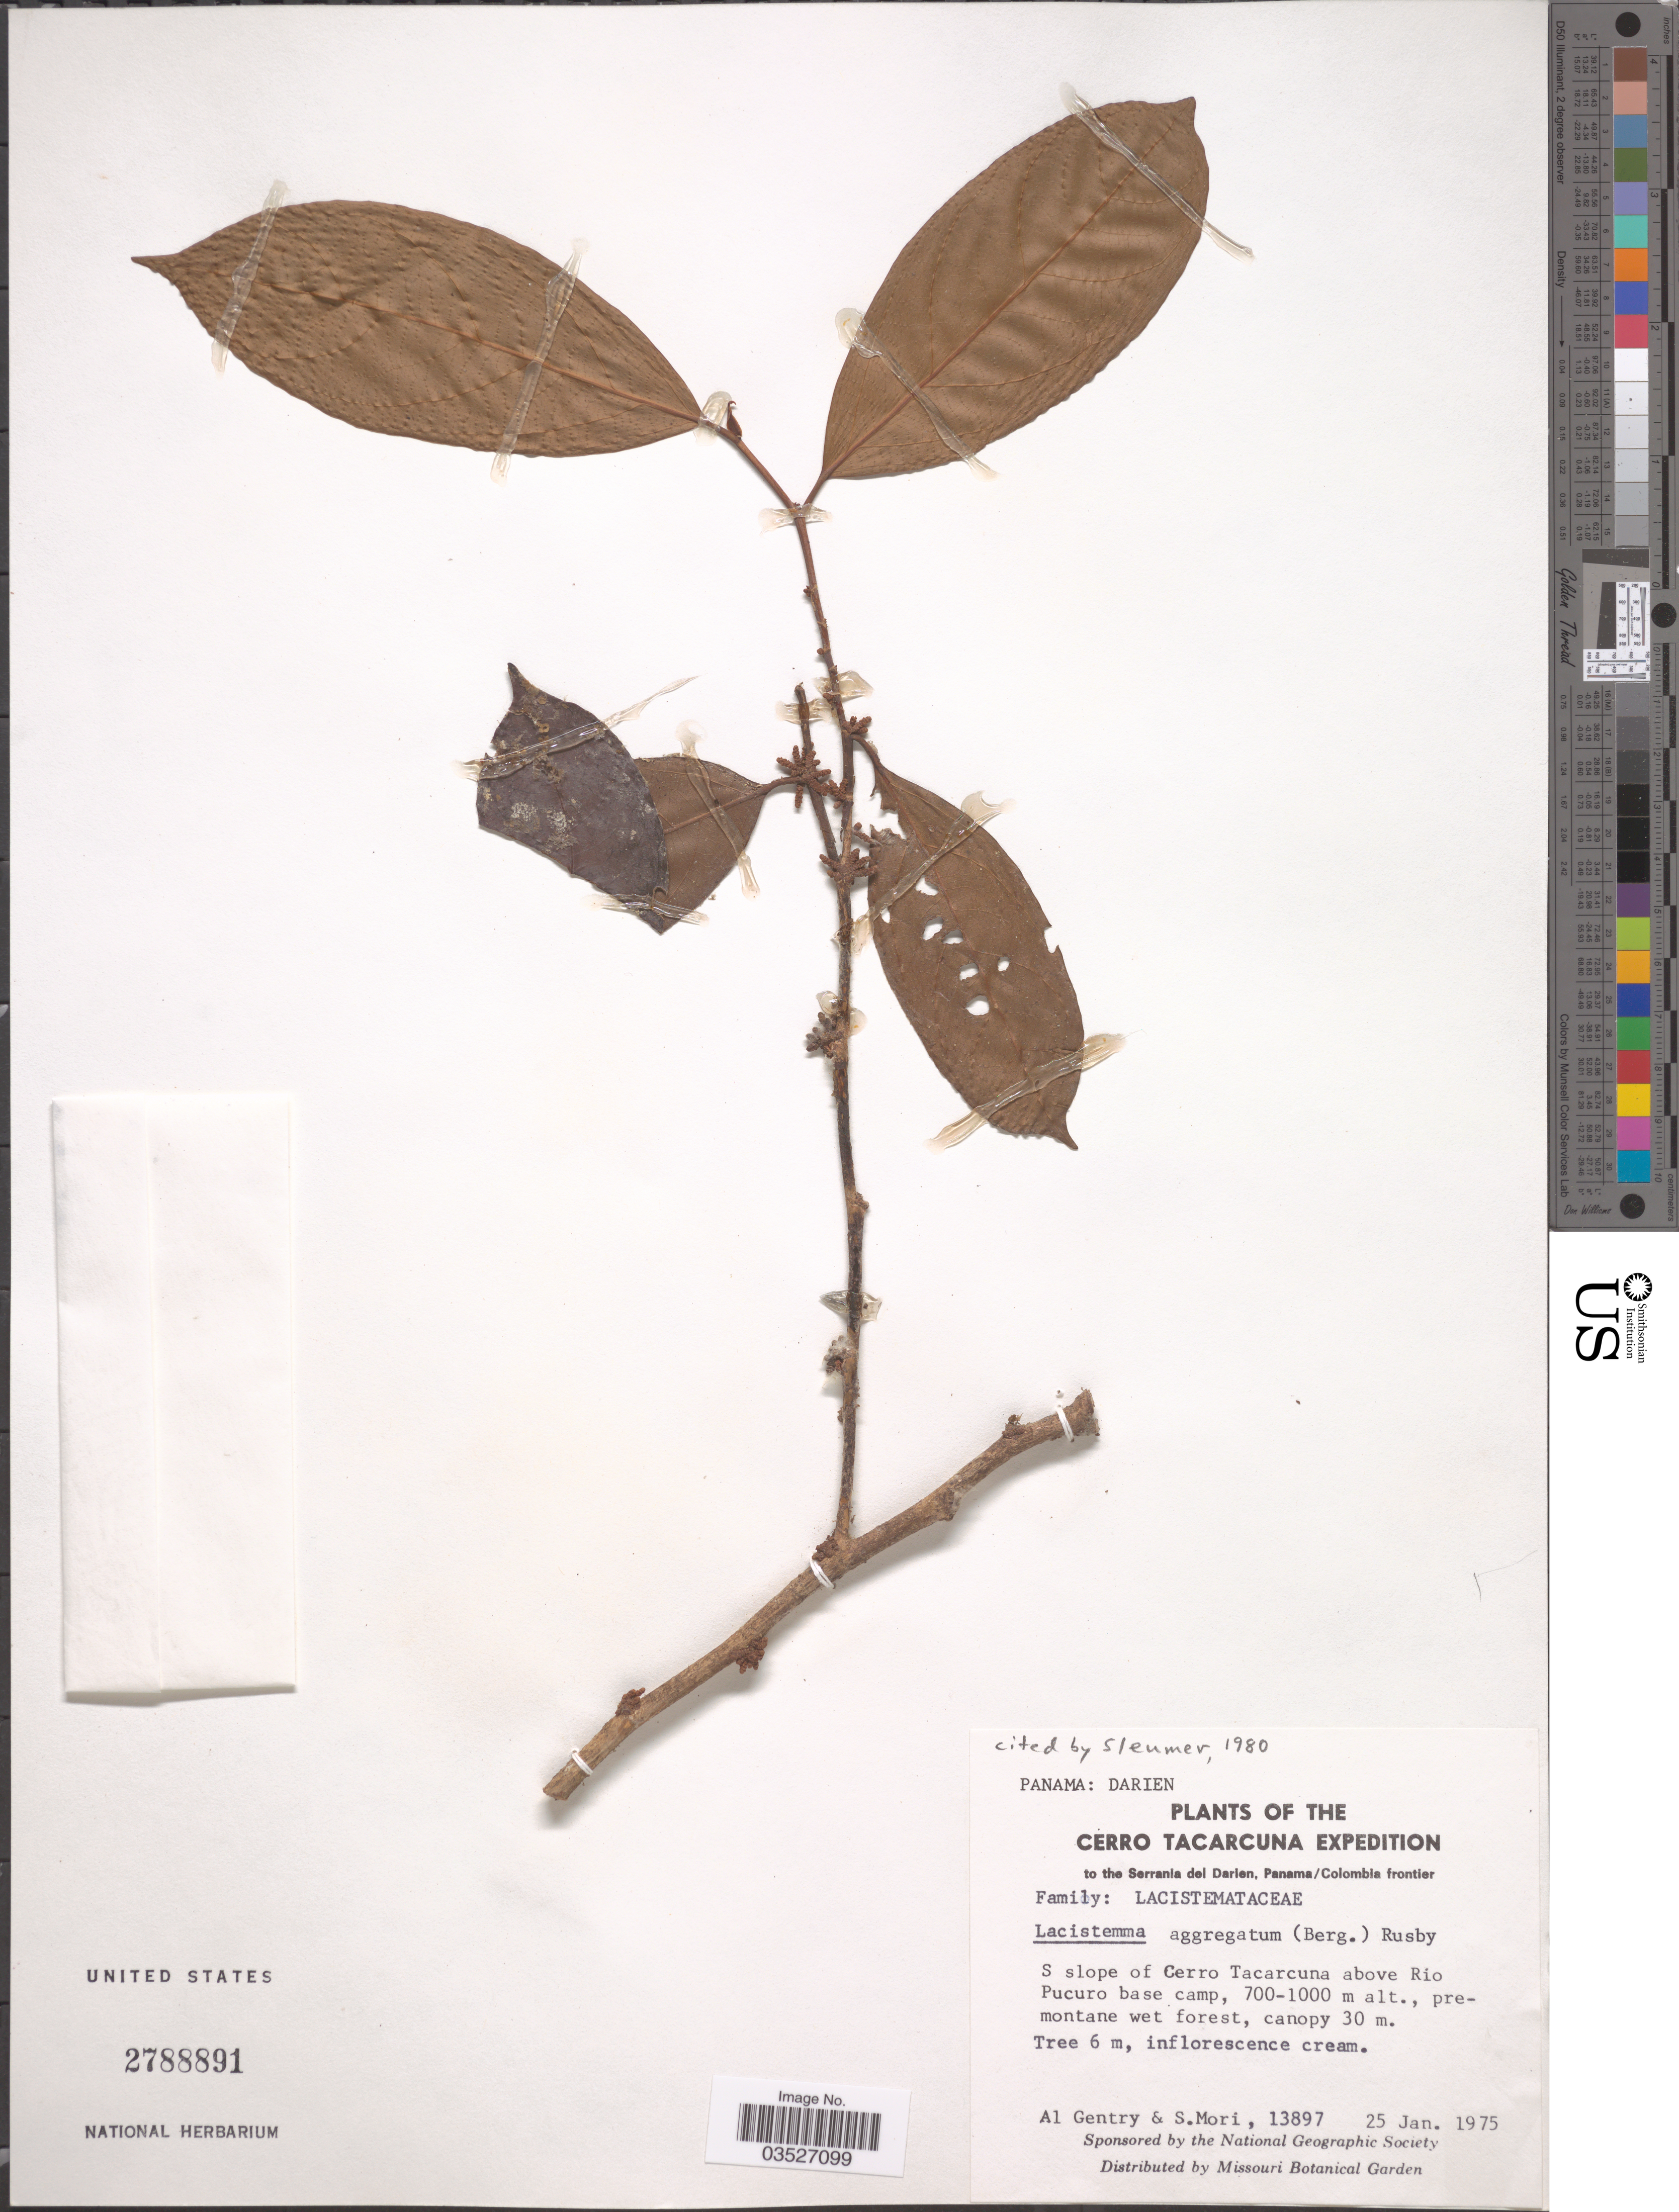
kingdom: Plantae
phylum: Tracheophyta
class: Magnoliopsida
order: Malpighiales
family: Lacistemataceae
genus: Lacistema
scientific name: Lacistema aggregatum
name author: (P.J. Bergius) Rusby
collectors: A. H. Gentry & S. Mori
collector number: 13897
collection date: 1975-01-25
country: Panama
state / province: Darién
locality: The Cerro Tacarcuna. To the Serrania del Darien, Panama/Colombia frontier. S slope of Cerro Tacarcuna above Rio Pucuro base camp.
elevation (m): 700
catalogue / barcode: US 2788891